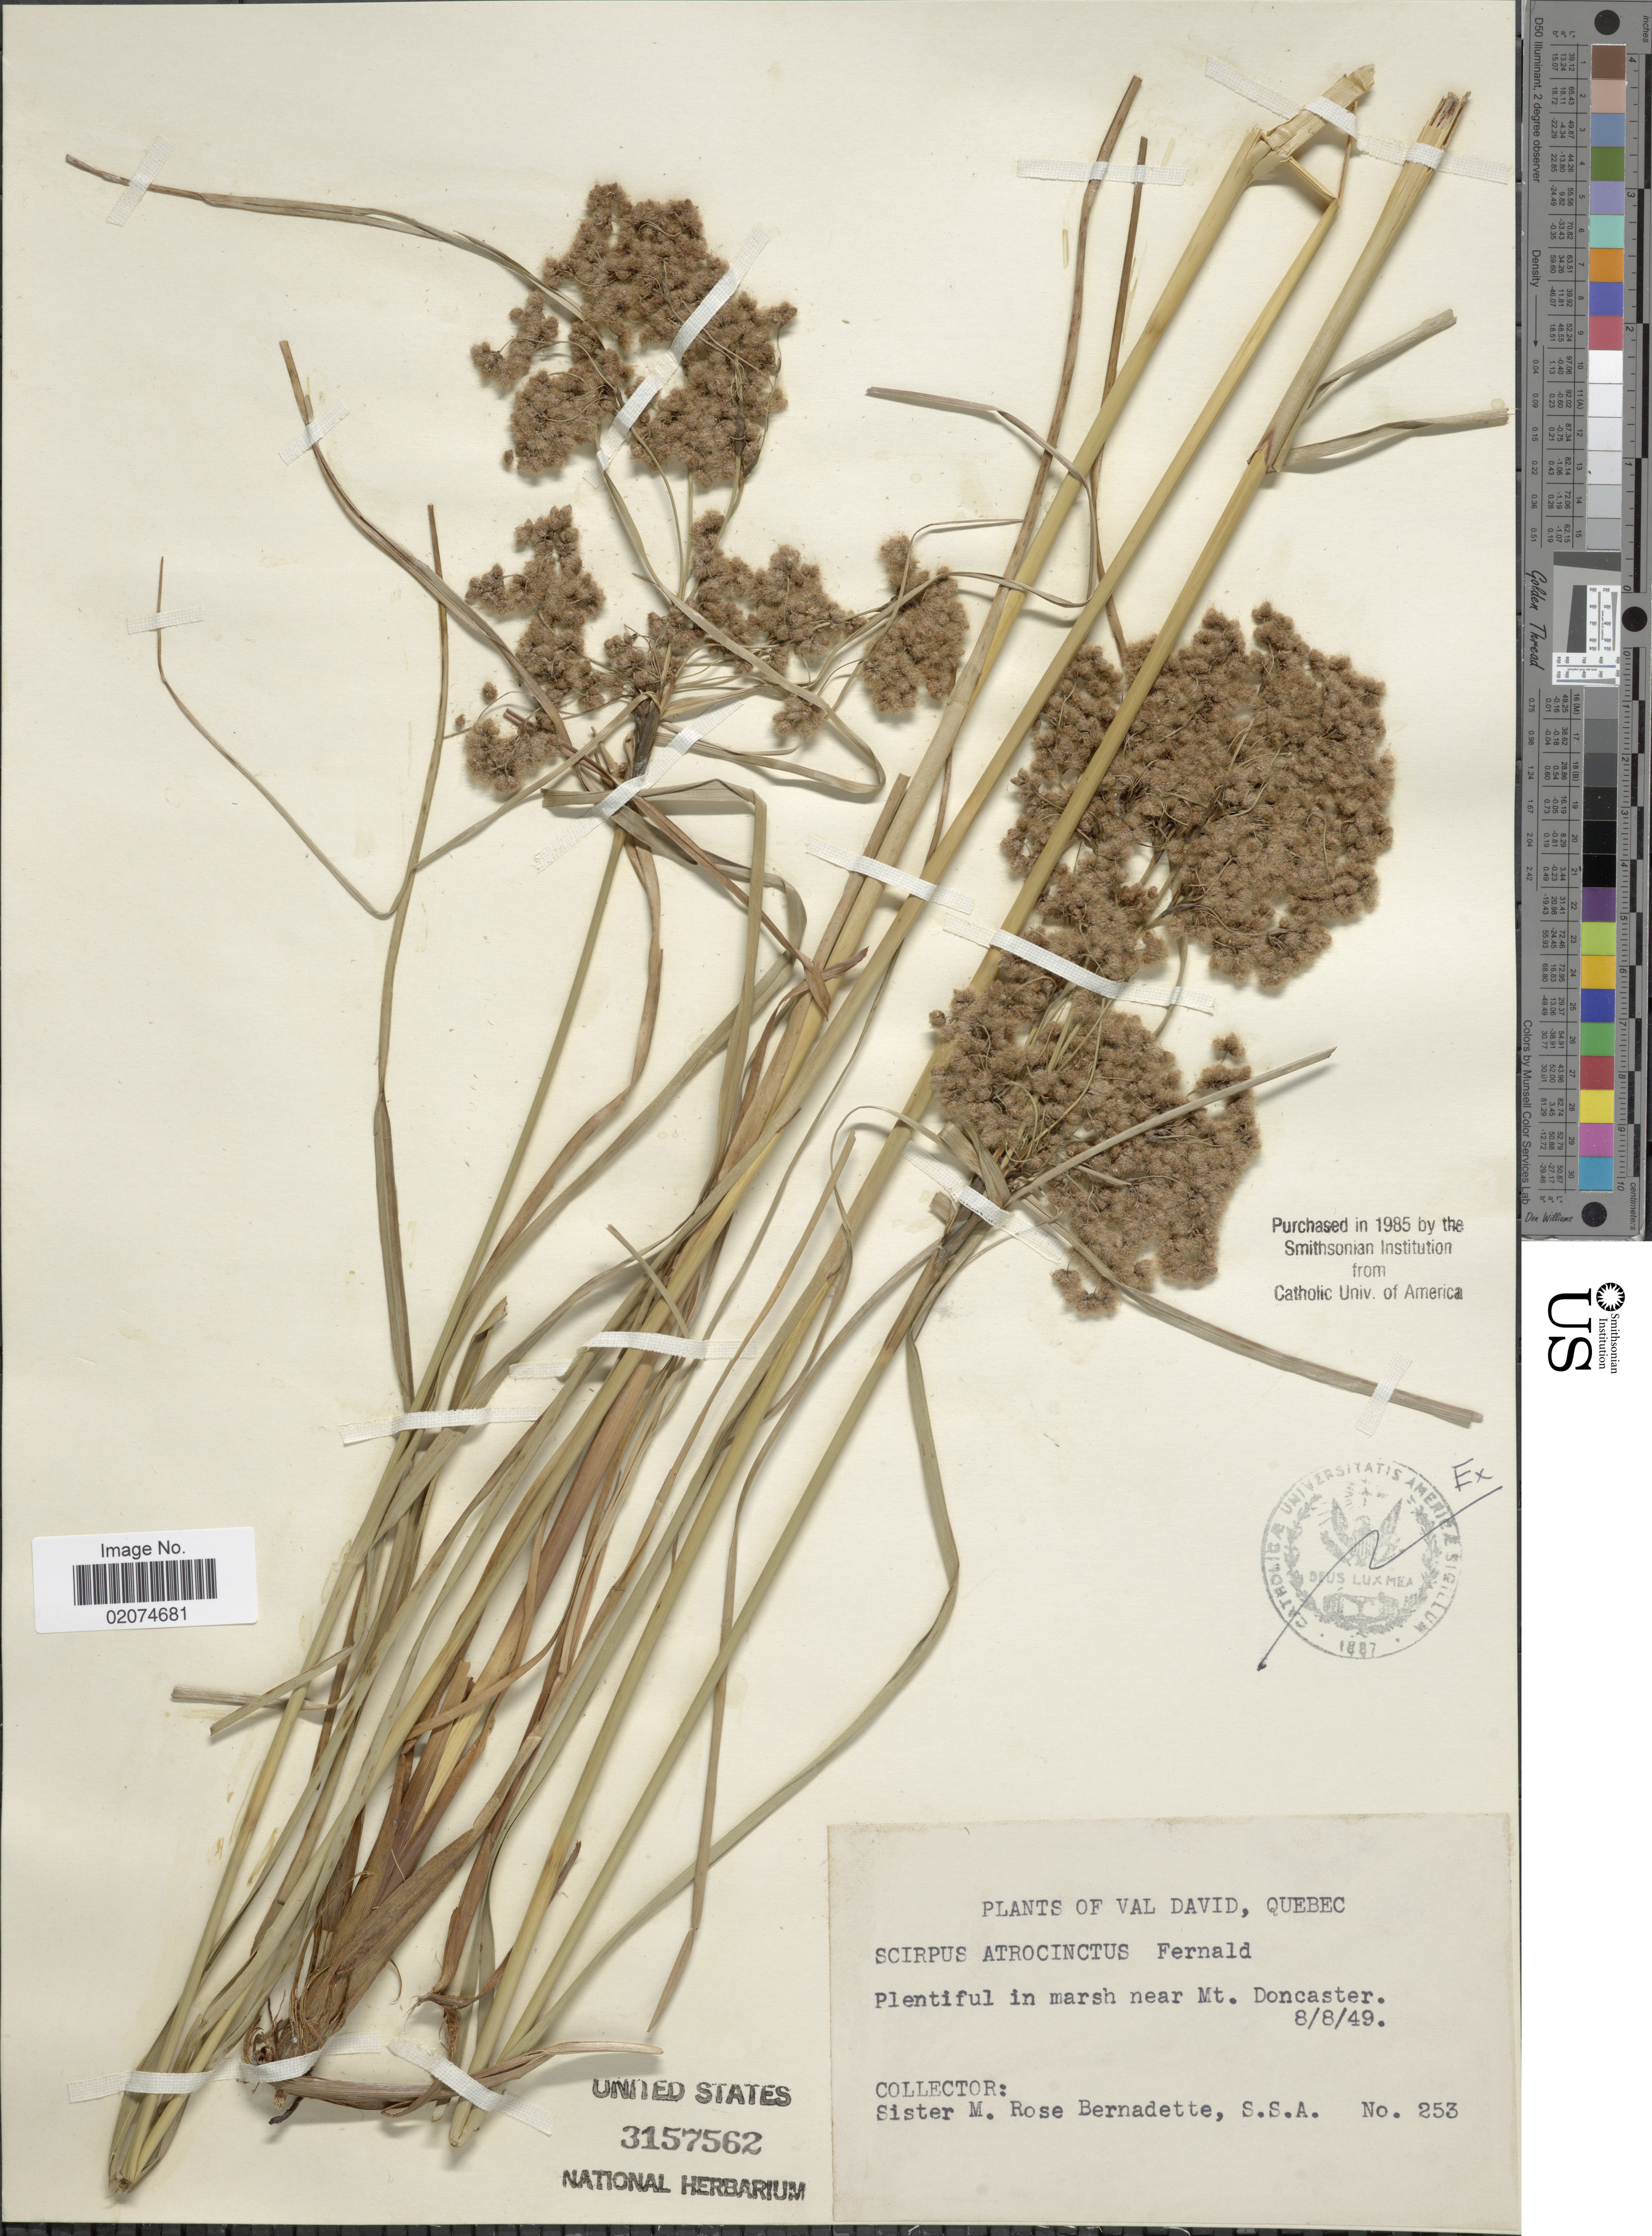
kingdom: Plantae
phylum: Tracheophyta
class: Liliopsida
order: Poales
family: Cyperaceae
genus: Scirpus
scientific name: Scirpus atrocinctus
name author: Fernald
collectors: M. Bernadette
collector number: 253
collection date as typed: Transcribed d/m/y: 8/8/49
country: Canada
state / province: Quebec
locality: Val David, Quebec. near Mt. Doncaster.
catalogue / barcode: US 3157562